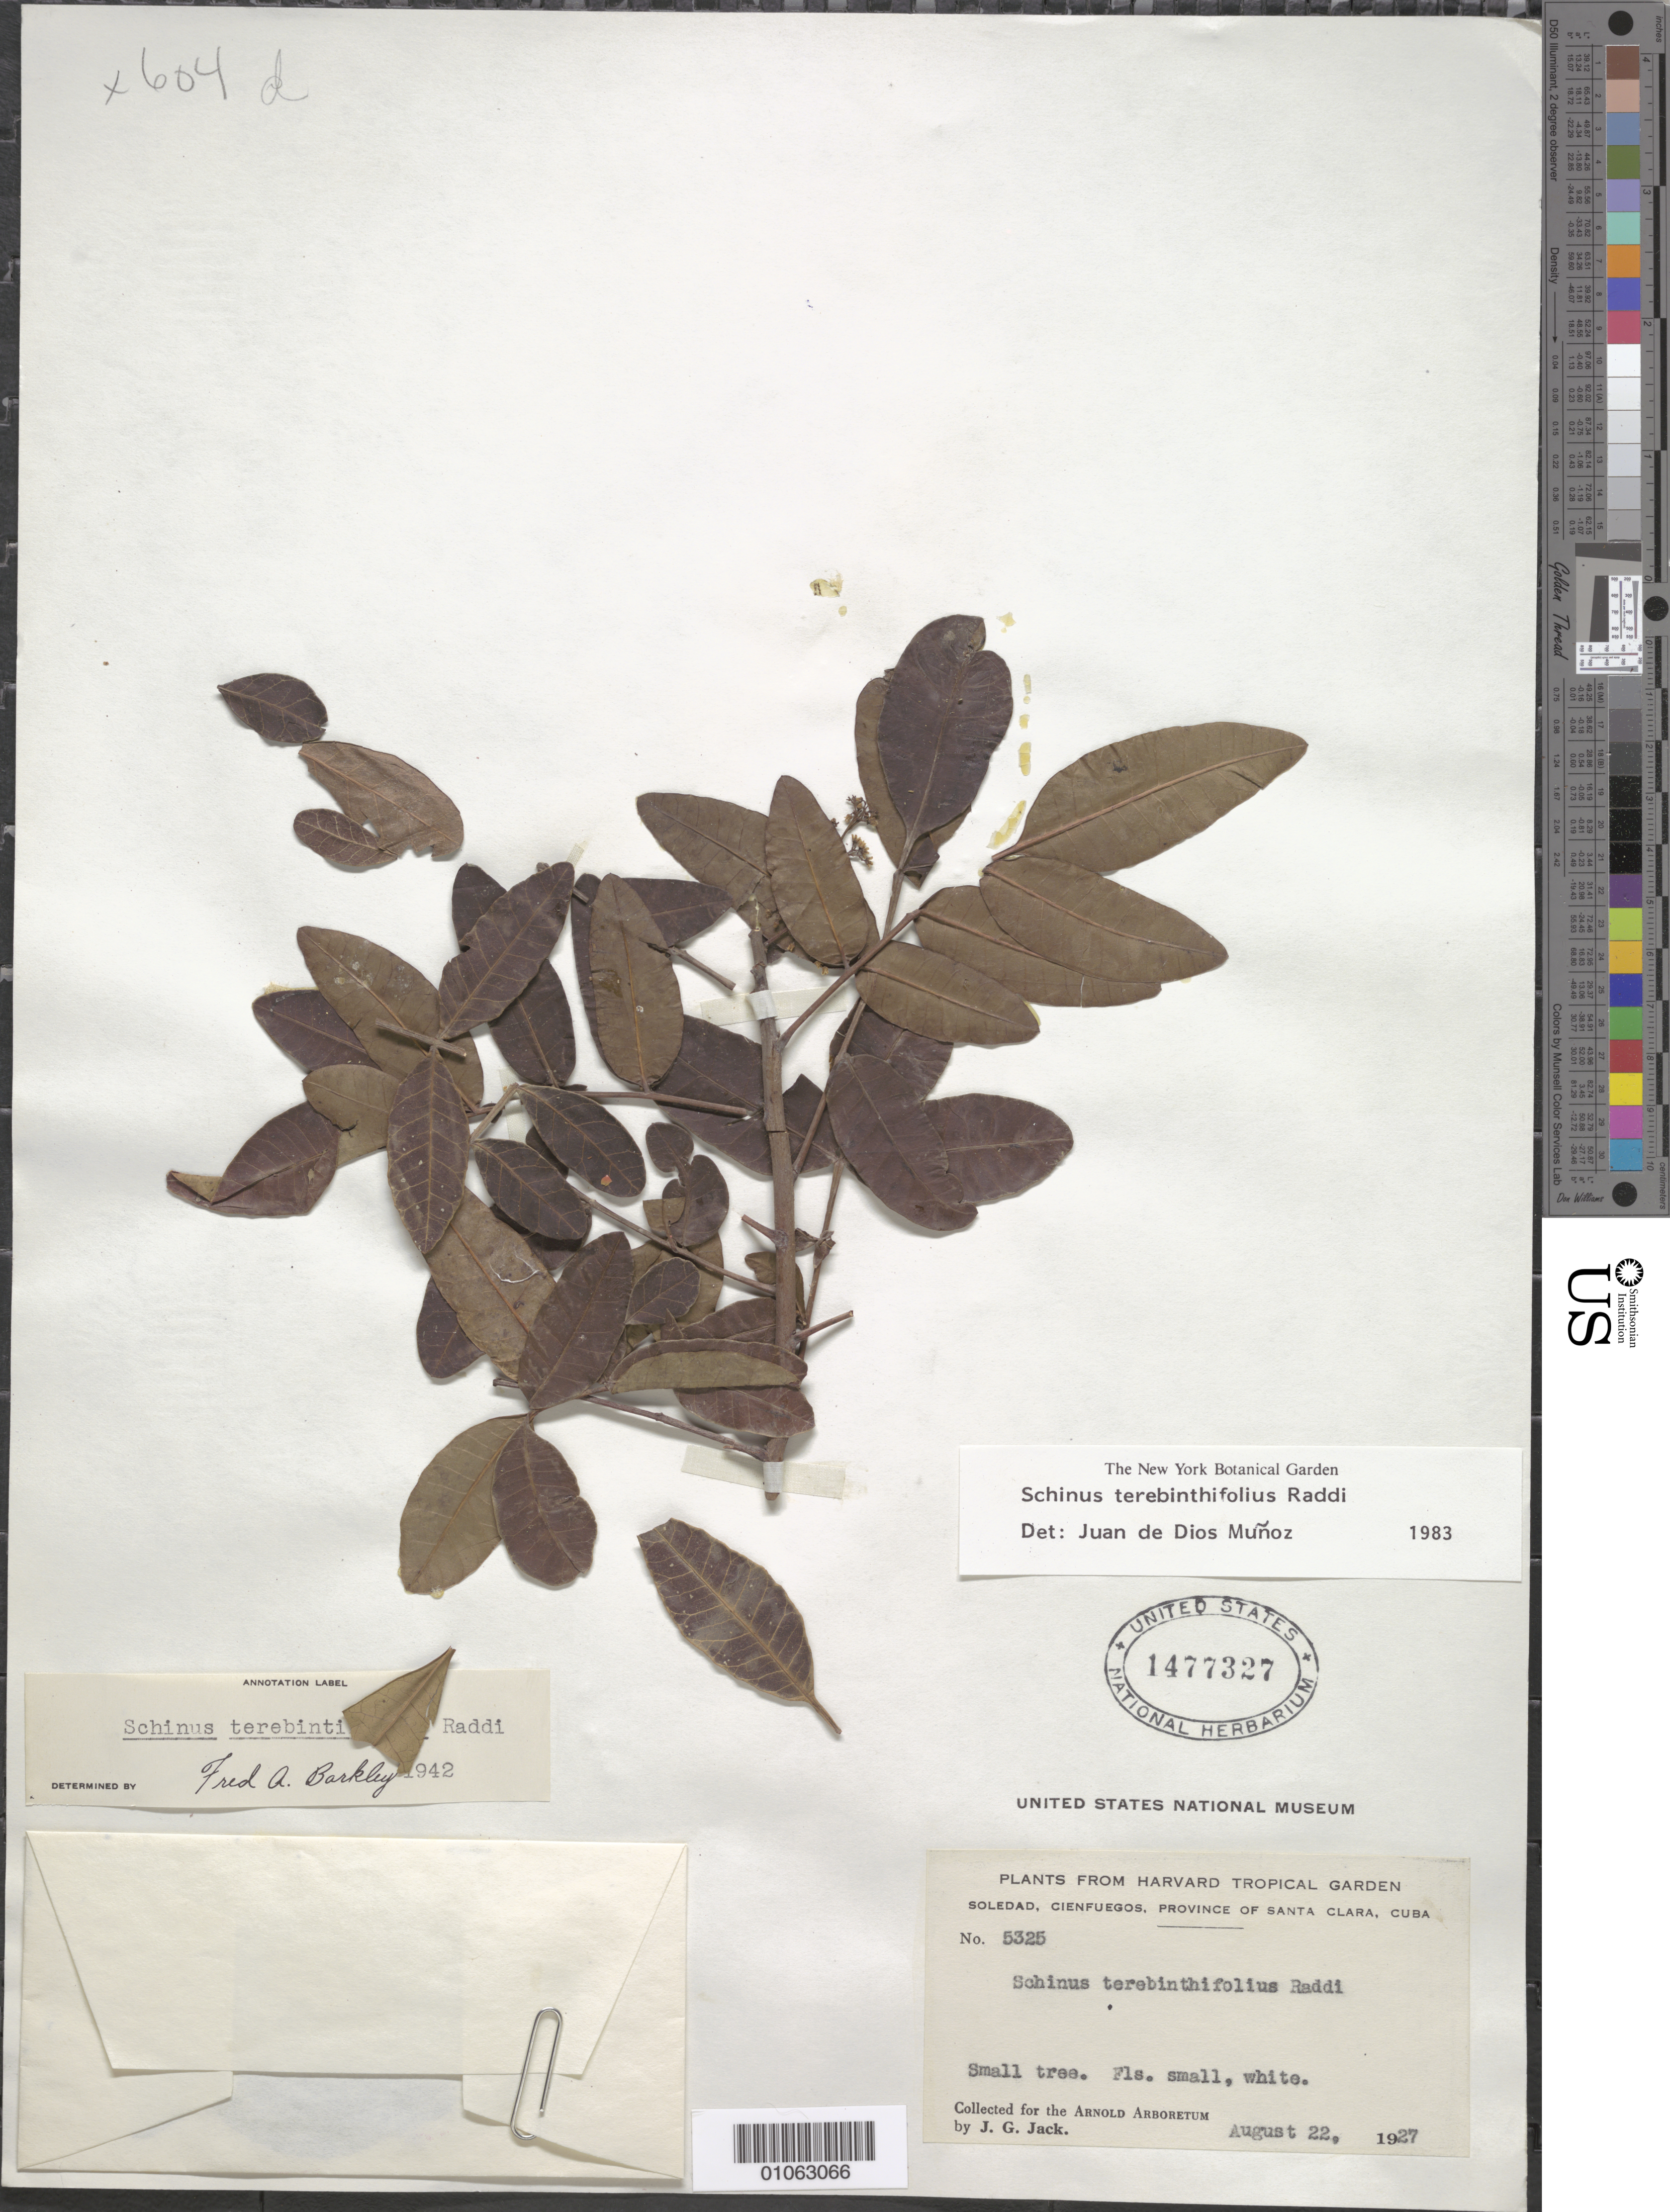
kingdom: Plantae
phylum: Tracheophyta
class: Magnoliopsida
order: Sapindales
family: Anacardiaceae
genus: Schinus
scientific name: Schinus terebinthifolia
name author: Raddi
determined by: Mitchell, J. D.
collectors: J. G. Jack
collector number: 5325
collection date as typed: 22 Aug 1927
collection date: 1927-08-22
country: Cuba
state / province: Villa Clara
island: Cuba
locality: Santa Clara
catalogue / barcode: US 1477327